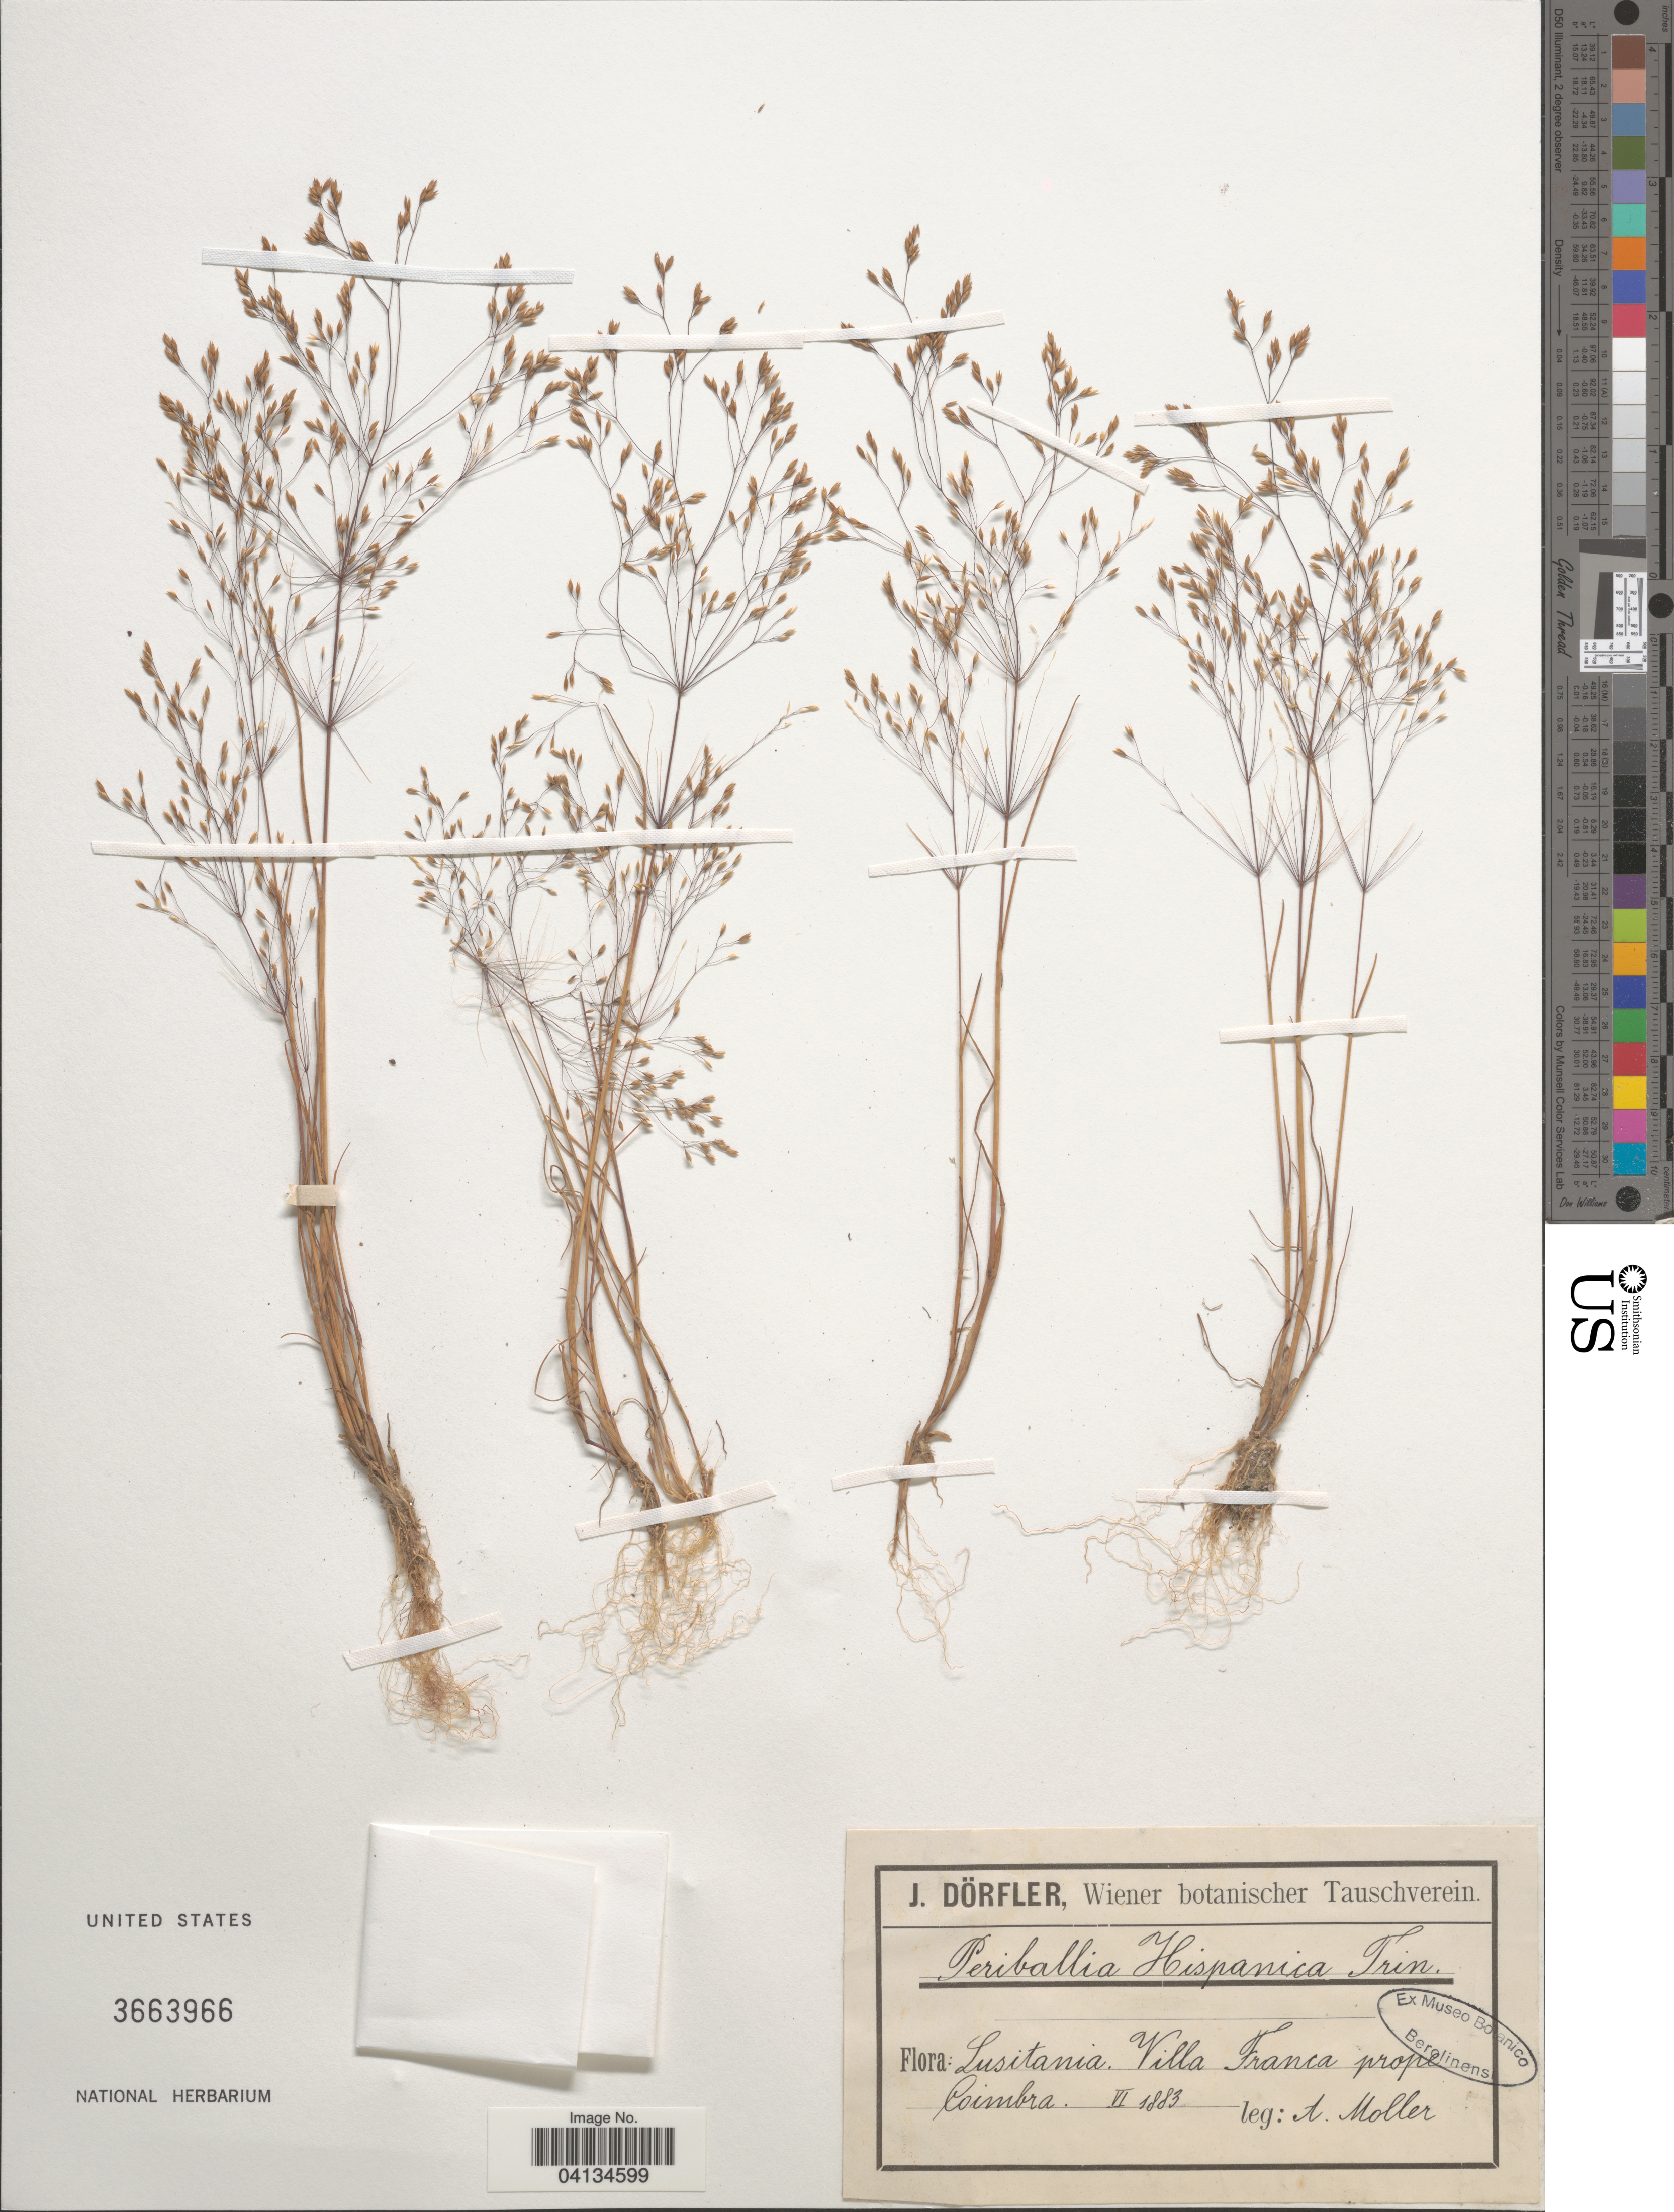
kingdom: Plantae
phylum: Tracheophyta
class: Liliopsida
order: Poales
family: Poaceae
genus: Periballia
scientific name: Periballia hispanica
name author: Trin.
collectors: A. Moller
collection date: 1883-06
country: Portugal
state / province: Coimbra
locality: Lusitania. Vila Franca prope Coimbra.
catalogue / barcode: US 3663966